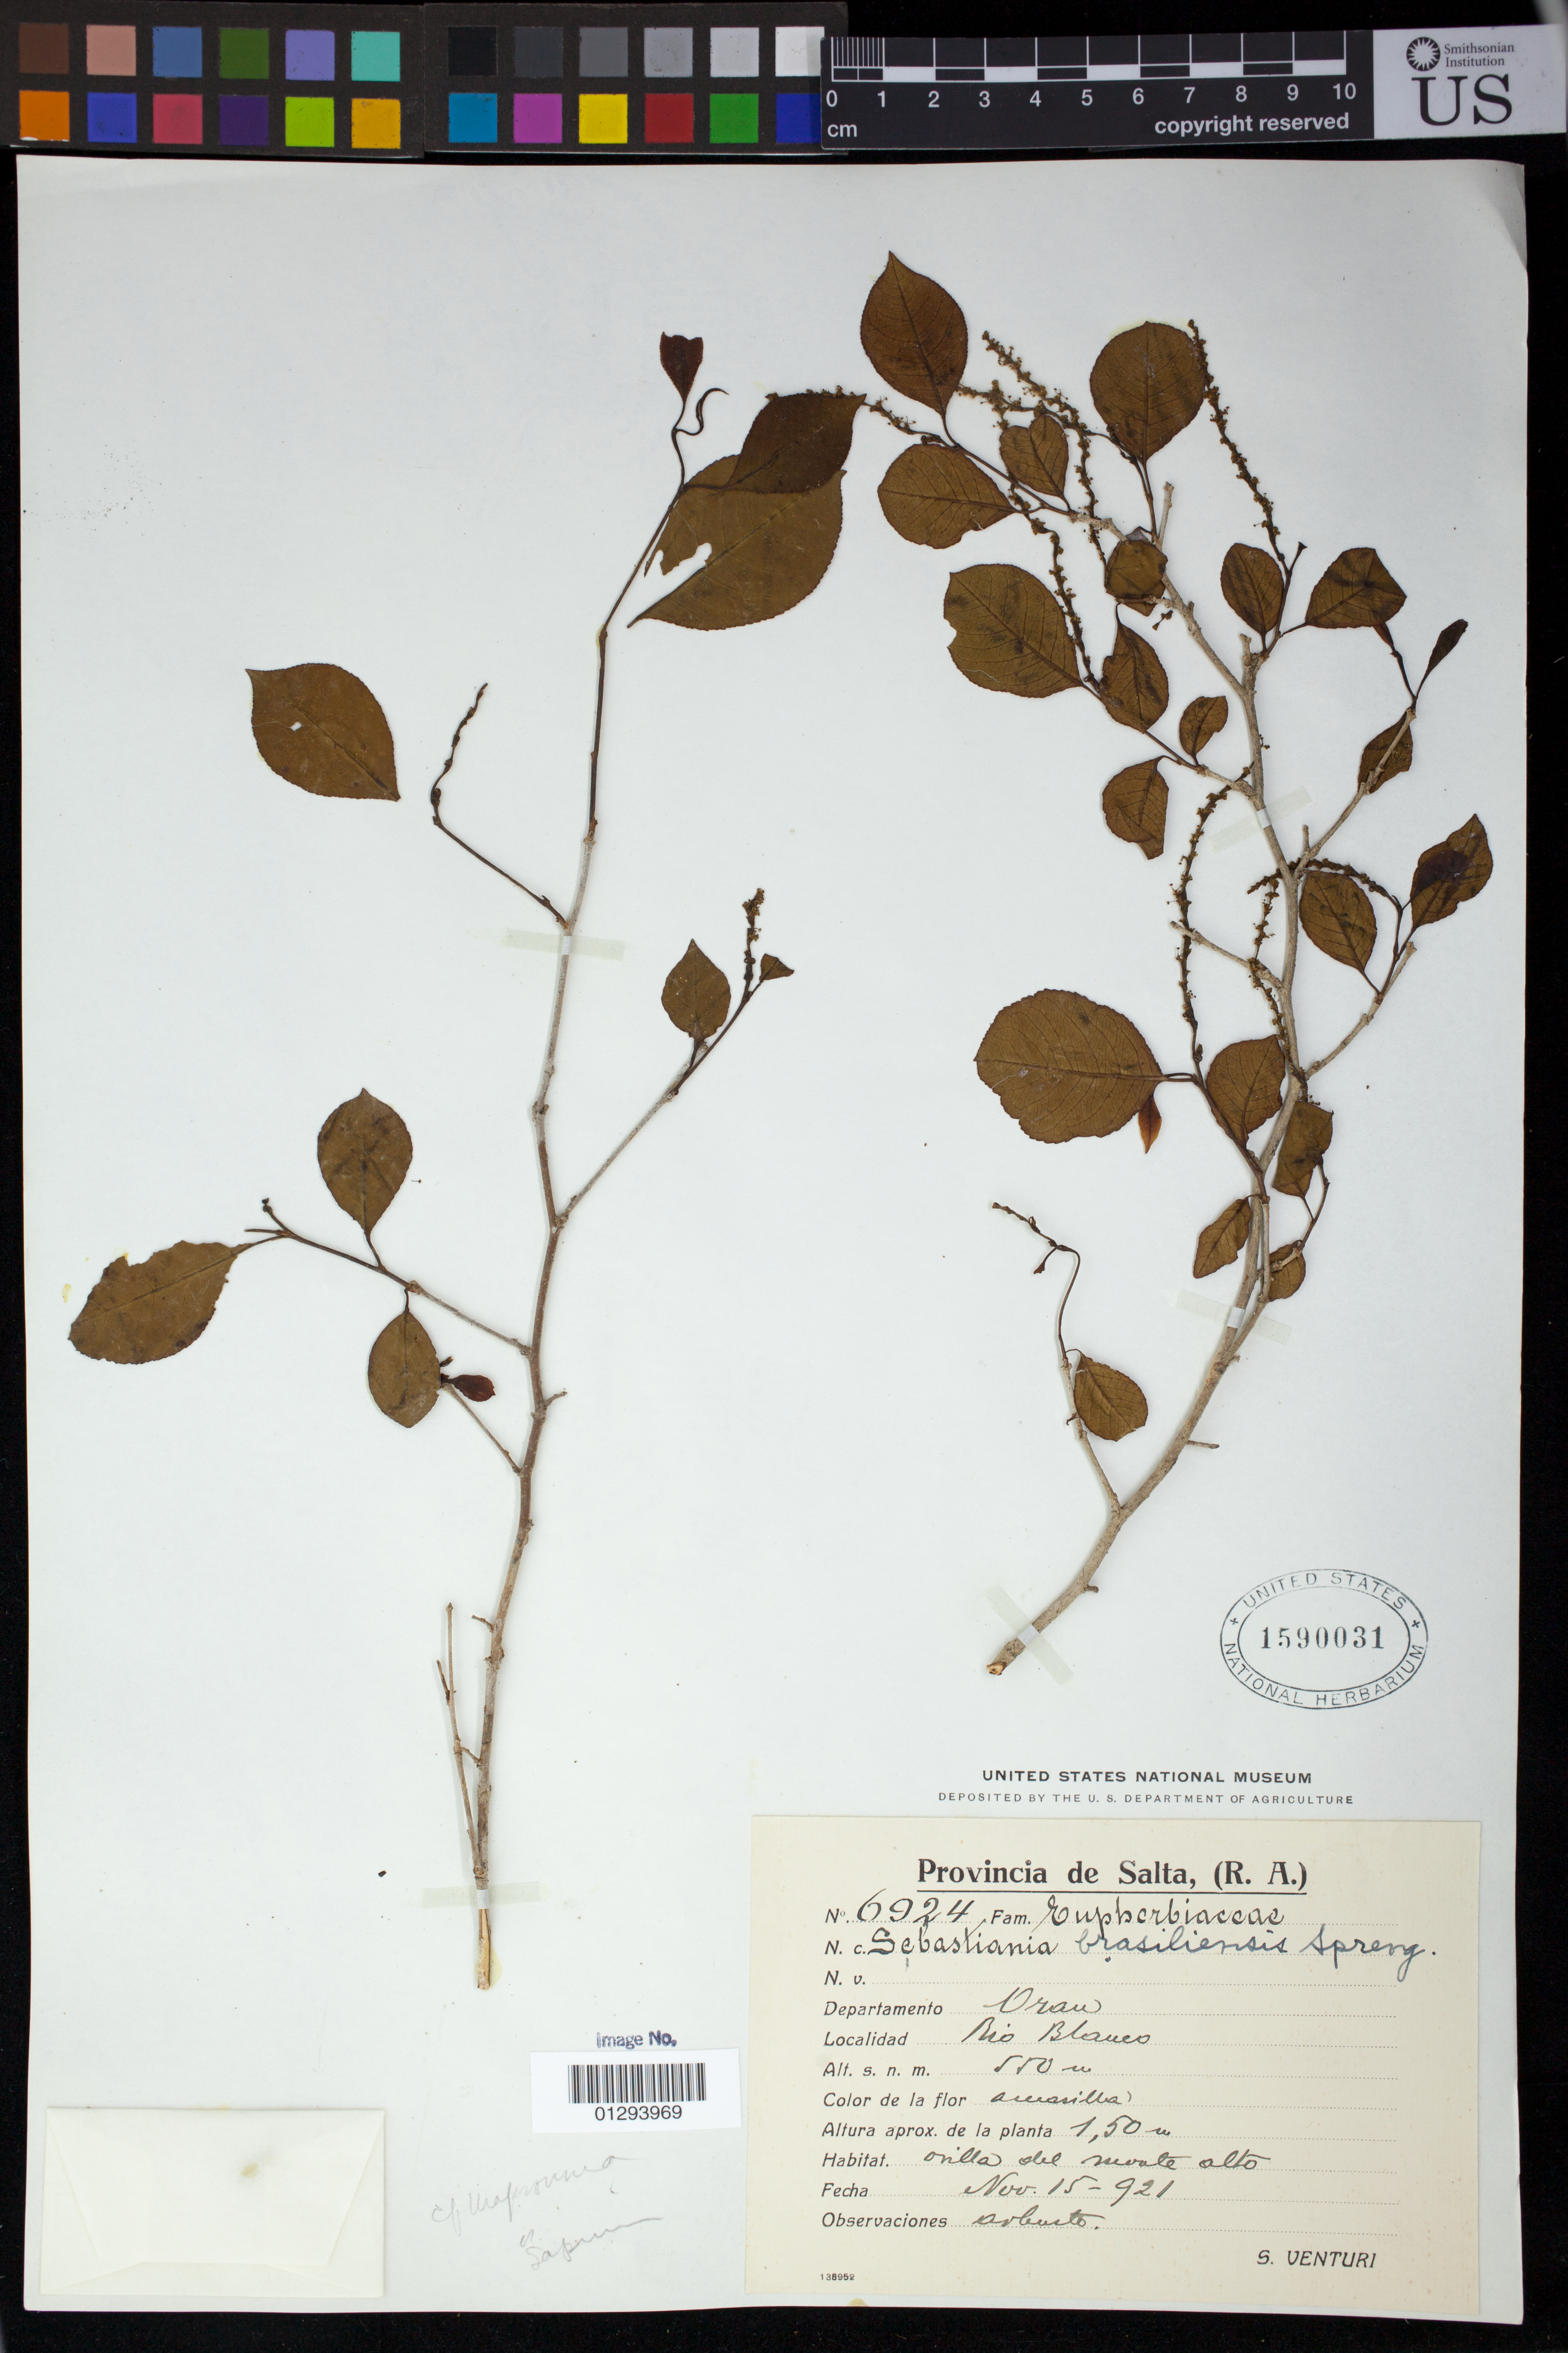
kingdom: Plantae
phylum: Tracheophyta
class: Magnoliopsida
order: Malpighiales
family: Euphorbiaceae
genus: Sebastiania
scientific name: Sebastiania brasiliensis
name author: Spreng.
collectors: S. Venturi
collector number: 6924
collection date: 1921-11-15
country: Argentina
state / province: Salta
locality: Departamento Oran, Rio Blanco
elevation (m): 150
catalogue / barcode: US 1590031